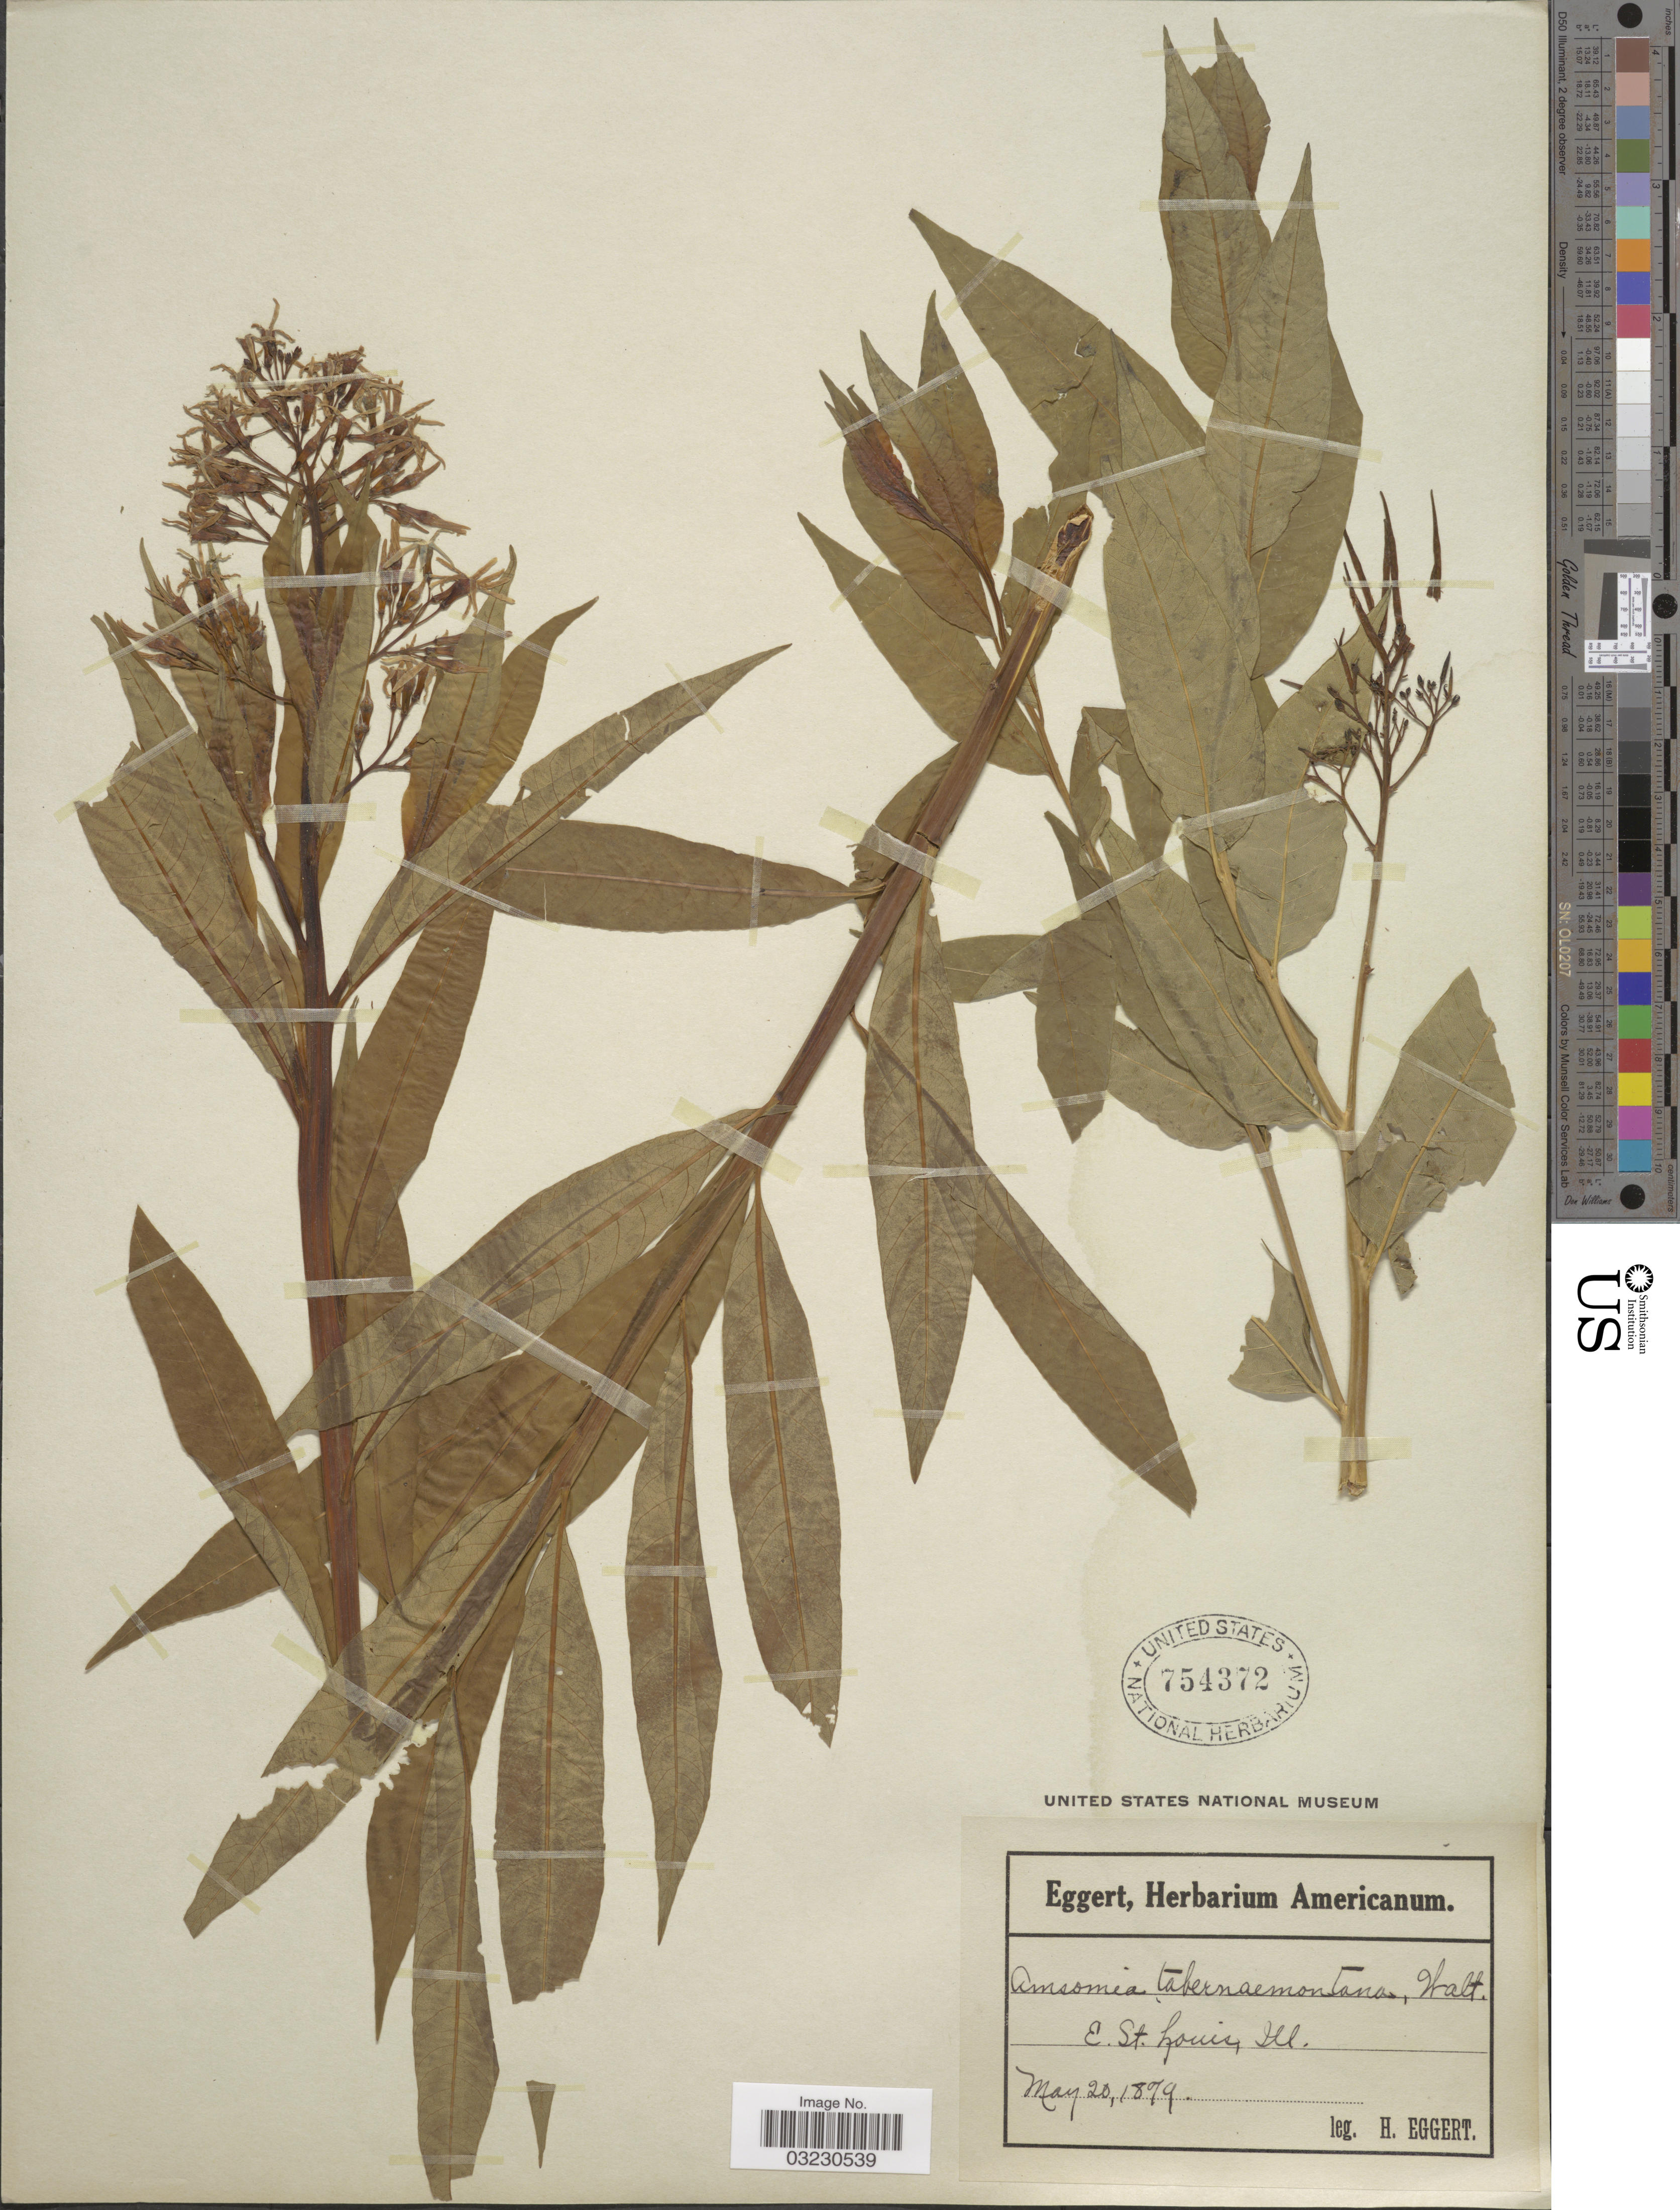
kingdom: Plantae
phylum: Tracheophyta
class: Magnoliopsida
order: Gentianales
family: Apocynaceae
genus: Amsonia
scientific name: Amsonia tabernaemontana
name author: Walter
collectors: H. Eggert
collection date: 1879-05-20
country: United States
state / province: Illinois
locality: E. St. Louis.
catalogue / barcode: US 754372